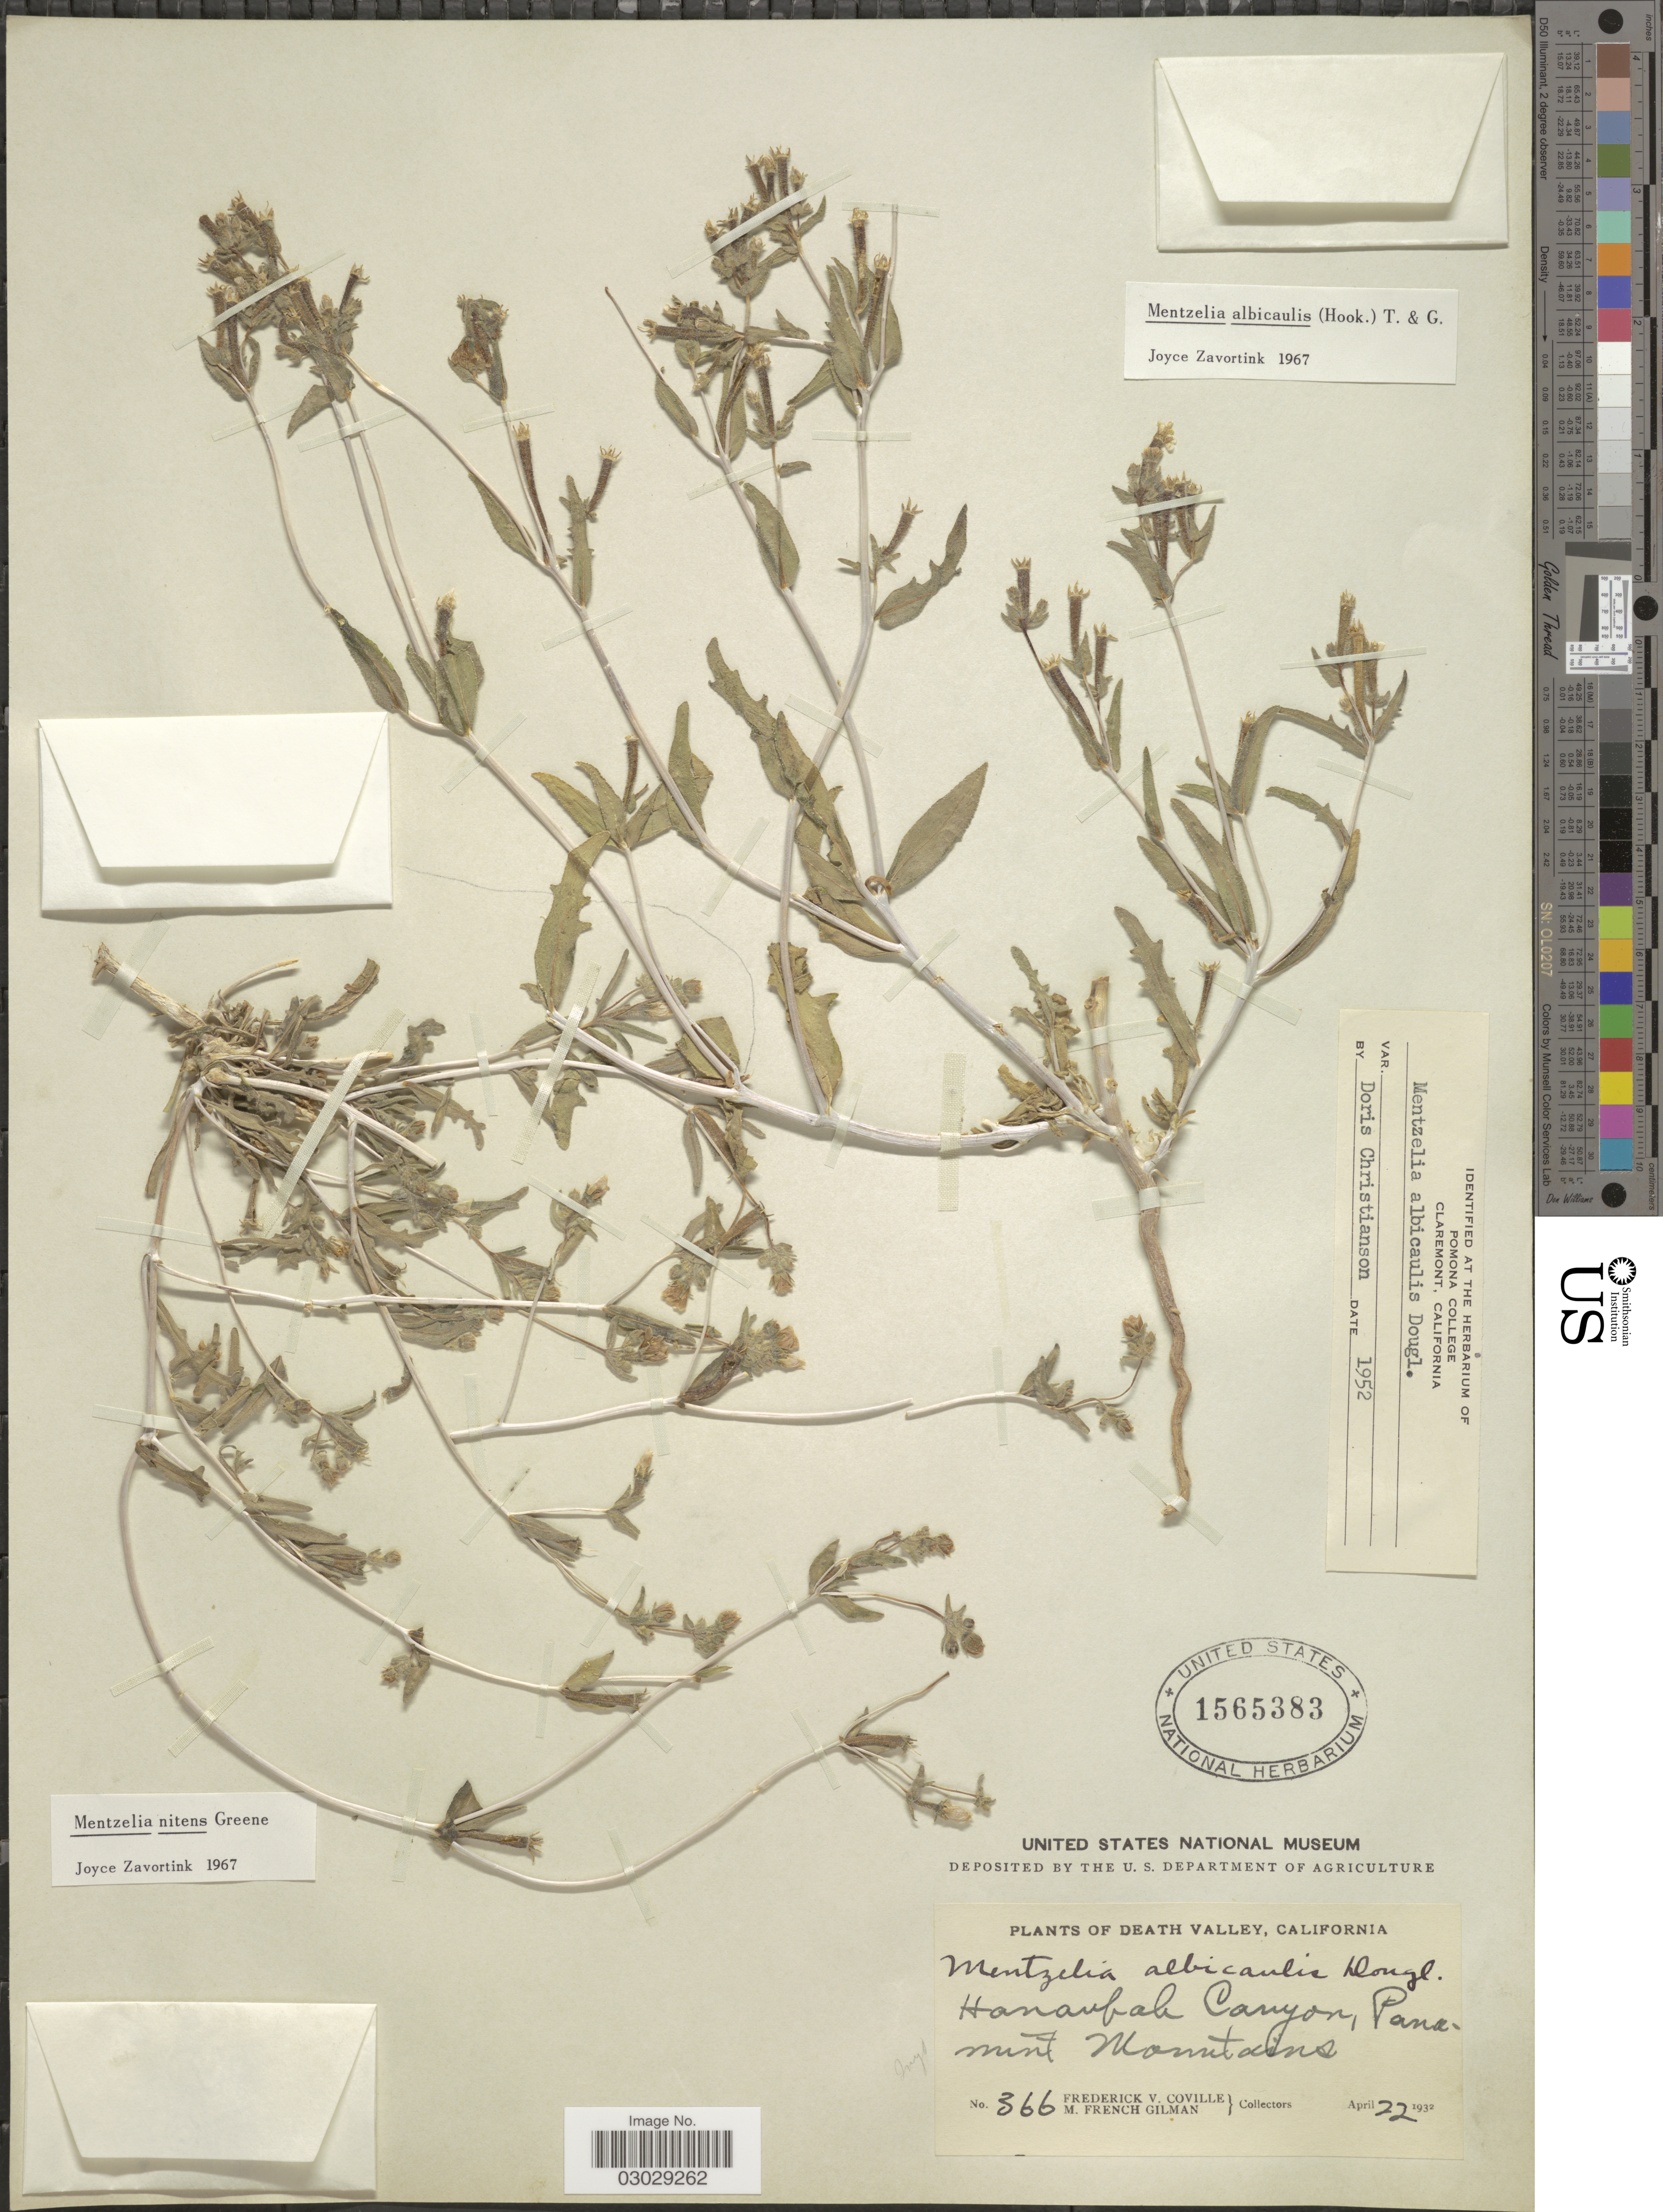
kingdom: Plantae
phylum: Tracheophyta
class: Magnoliopsida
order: Cornales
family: Loasaceae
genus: Mentzelia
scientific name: Mentzelia albicaulis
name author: (Douglas ex Hook.) Douglas ex Torr. & A. Gray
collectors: F. V. Coville & M. F. Gilman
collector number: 366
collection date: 1932-04-22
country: United States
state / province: California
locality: Death Valley. Hanaupah Canyon, Panamunt Mountains.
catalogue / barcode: US 1565383